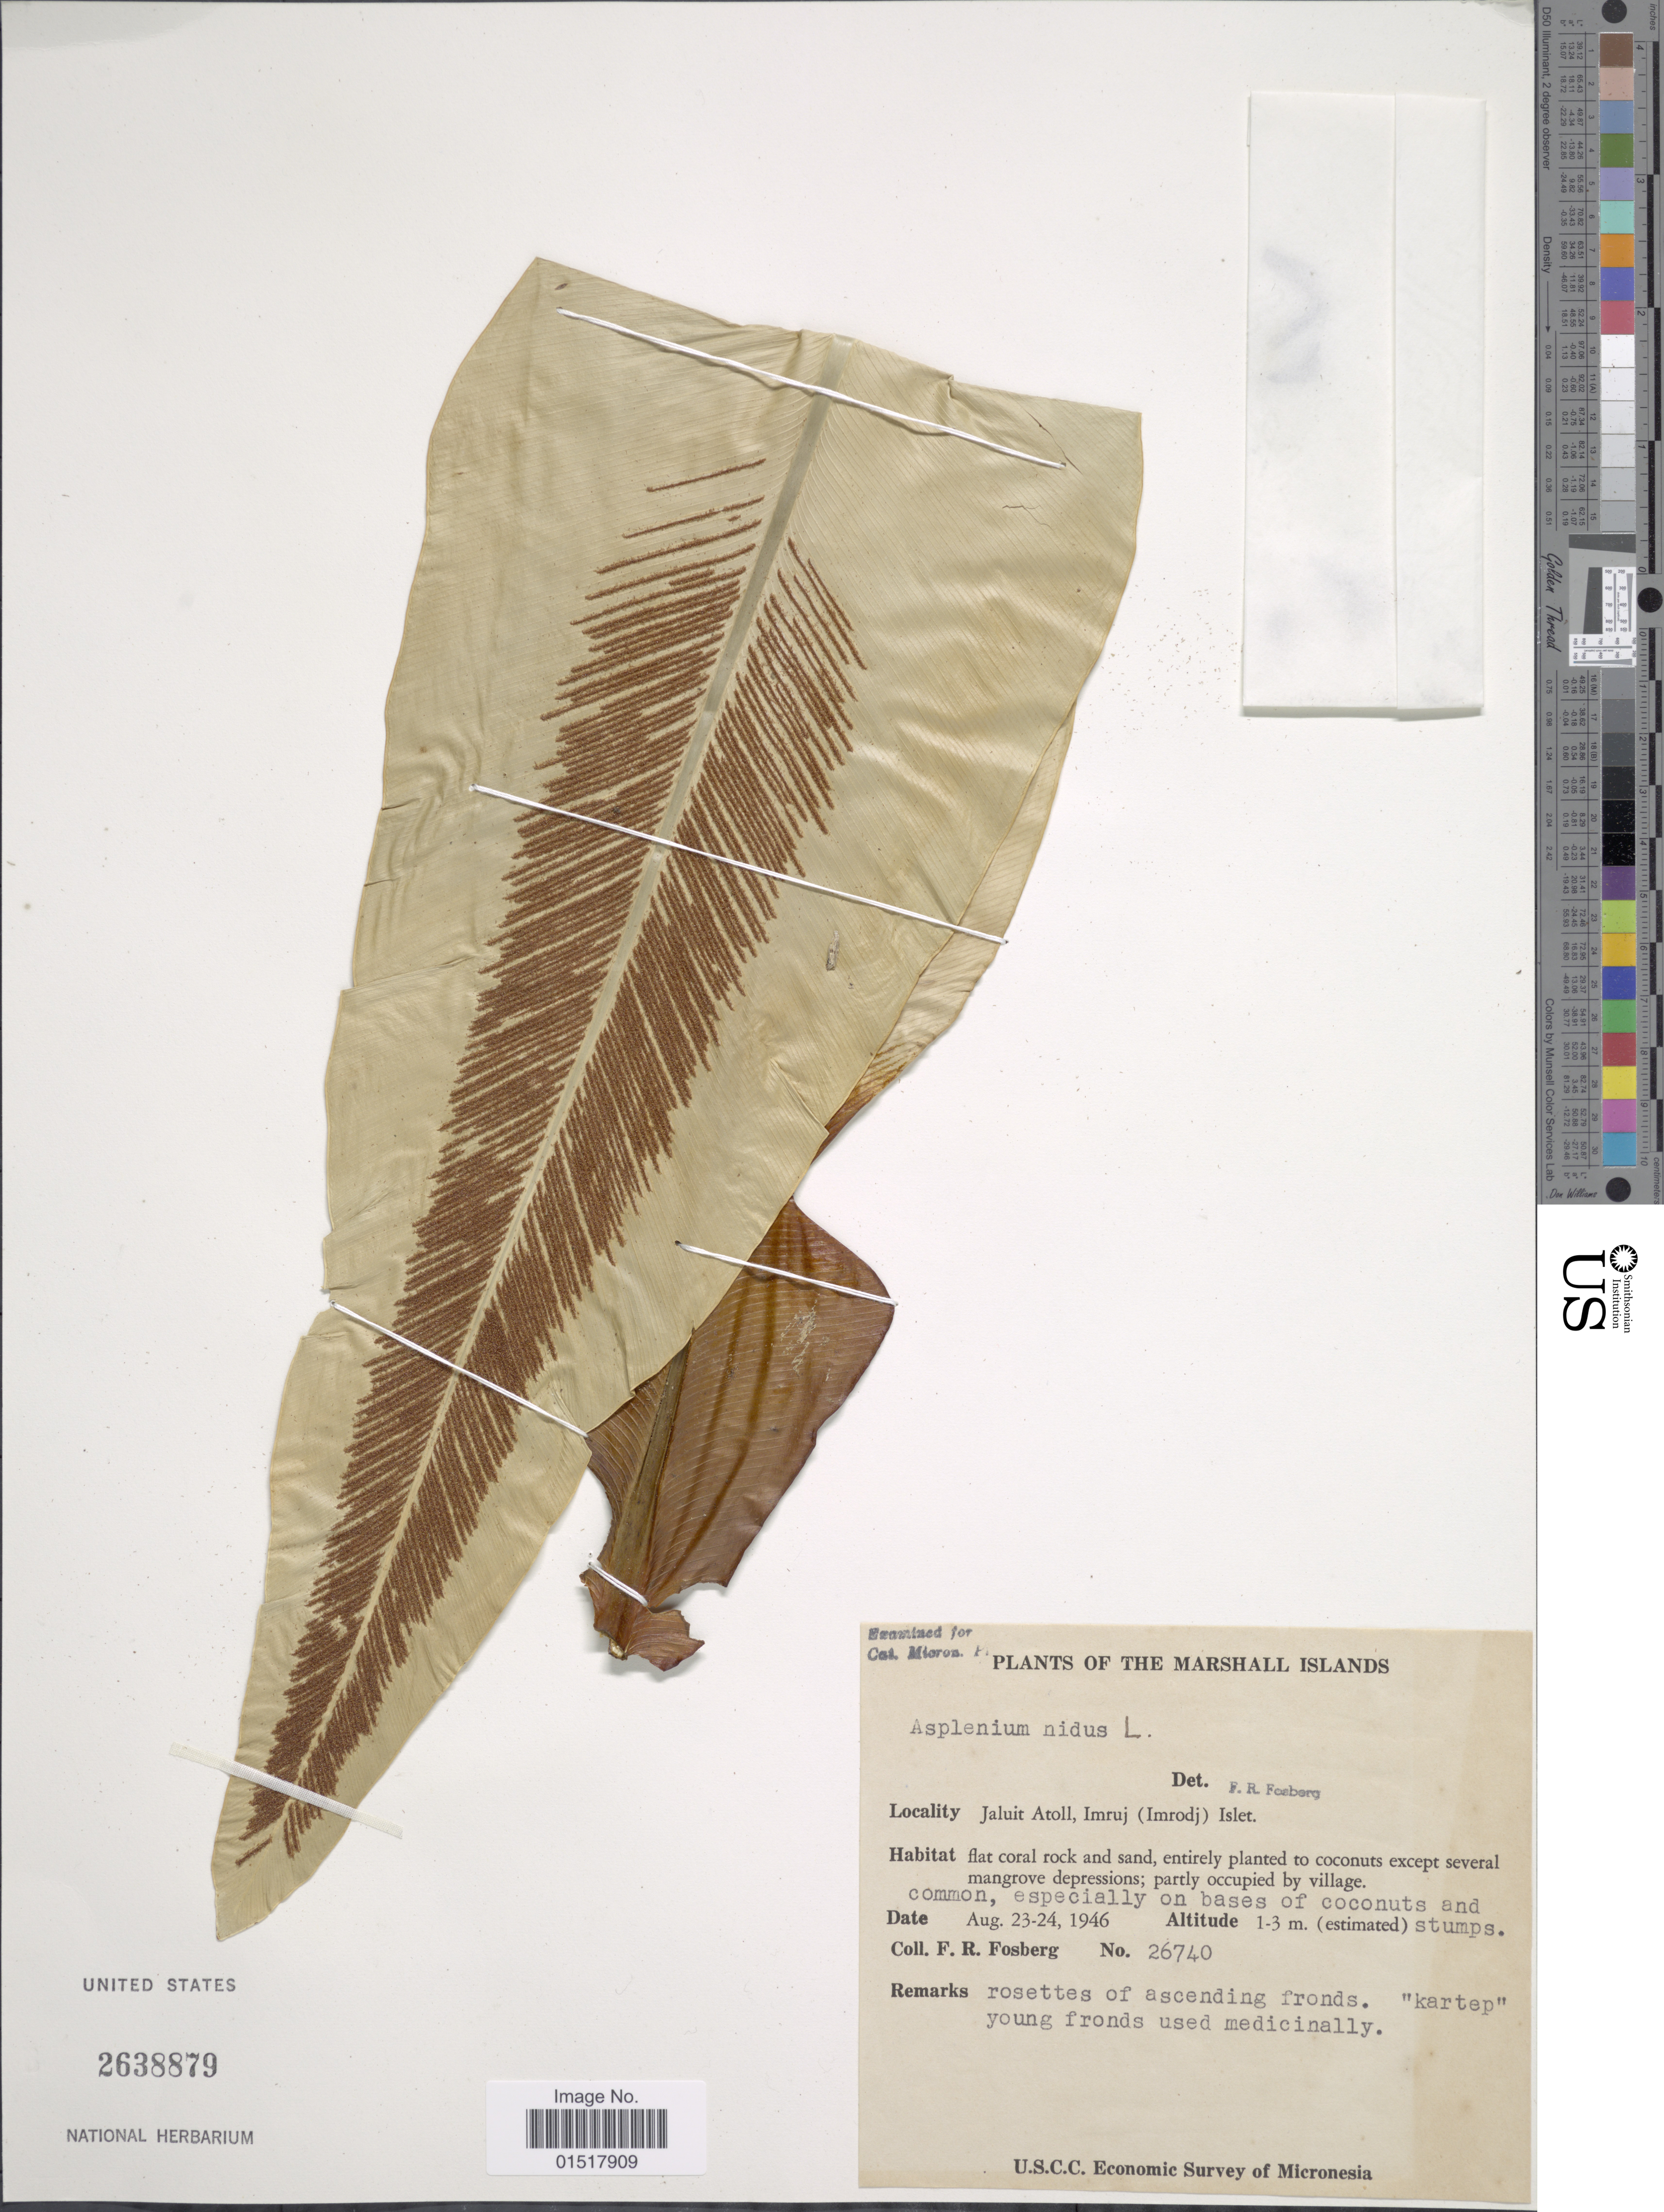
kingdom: Plantae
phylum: Tracheophyta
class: Polypodiopsida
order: Polypodiales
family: Aspleniaceae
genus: Asplenium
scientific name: Asplenium nidus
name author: L.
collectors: F. R. Fosberg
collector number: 26740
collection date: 1946-08-23/1946-08-24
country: Marshall Islands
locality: Jaluit Atoll, Imruj (Imrodj) Islet.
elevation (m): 1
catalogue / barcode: US 2638879